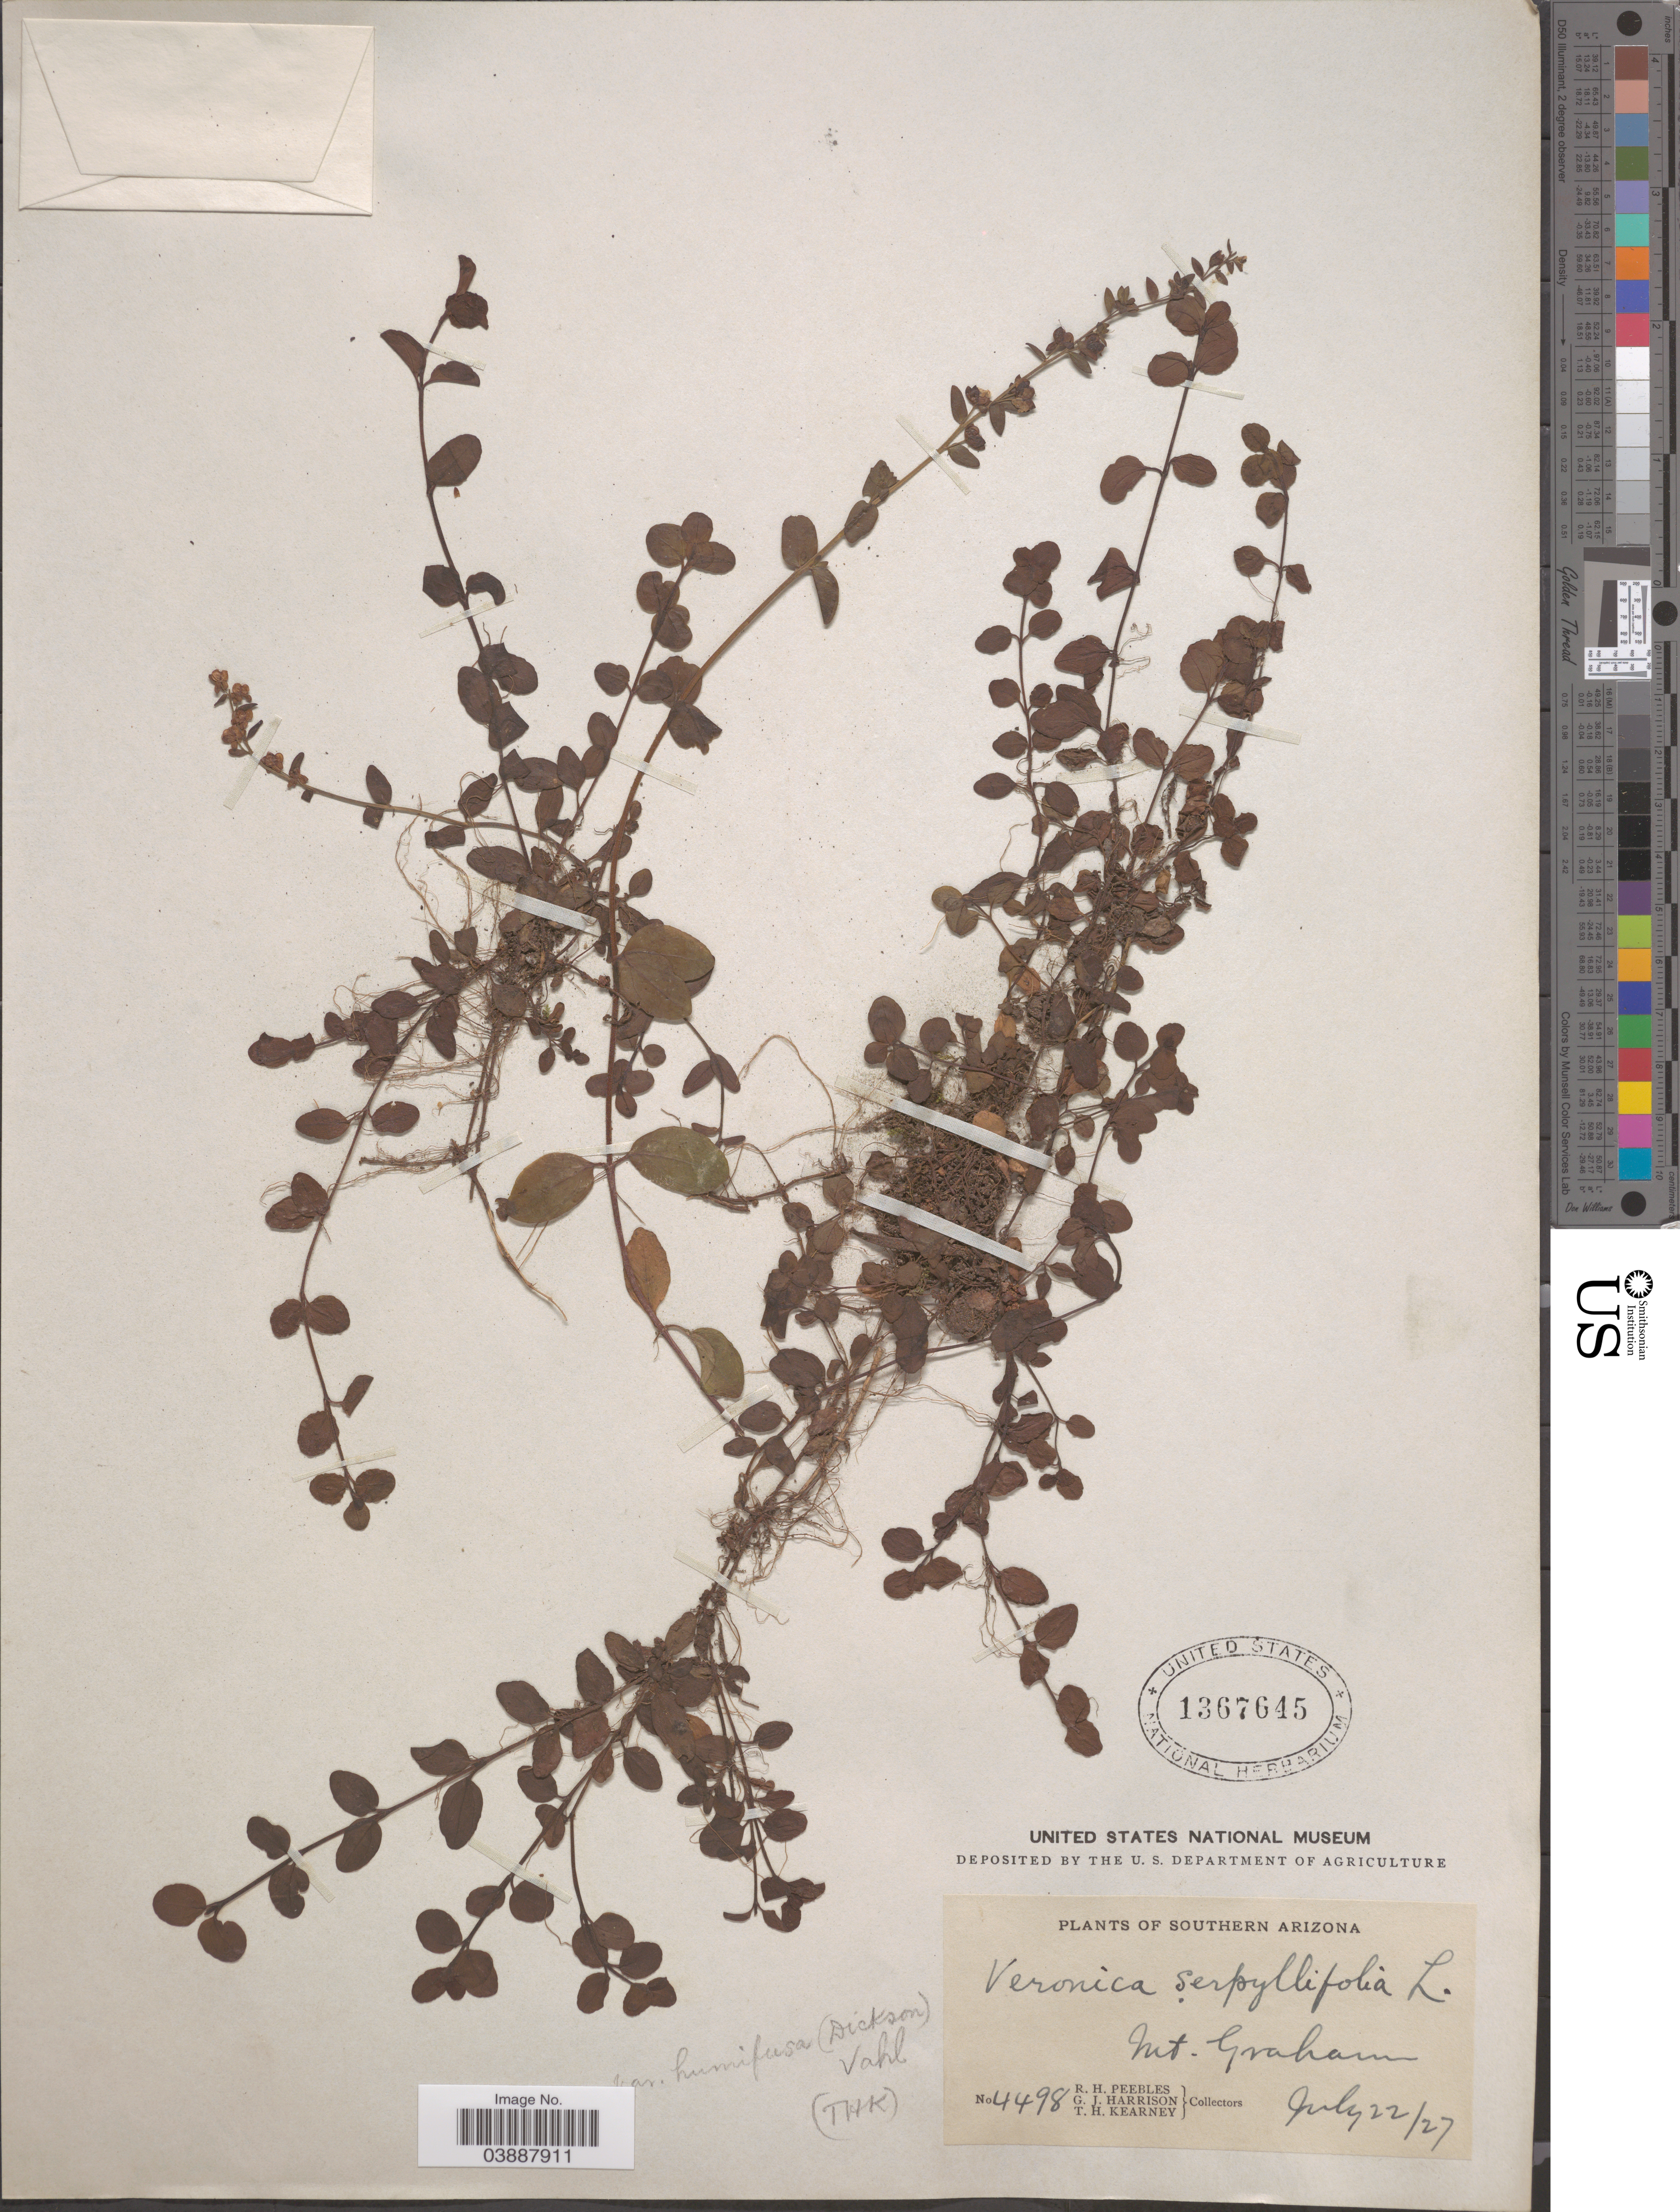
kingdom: Plantae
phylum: Tracheophyta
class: Magnoliopsida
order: Lamiales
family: Plantaginaceae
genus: Veronica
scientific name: Veronica serpyllifolia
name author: L.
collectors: R. H. Peebles, G. J. Harrison & T. H. Kearney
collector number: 4498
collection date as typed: Transcribed d/m/y: 22/7/27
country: United States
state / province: Arizona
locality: Southern Arizona. Mt. Graham.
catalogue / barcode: US 1367645